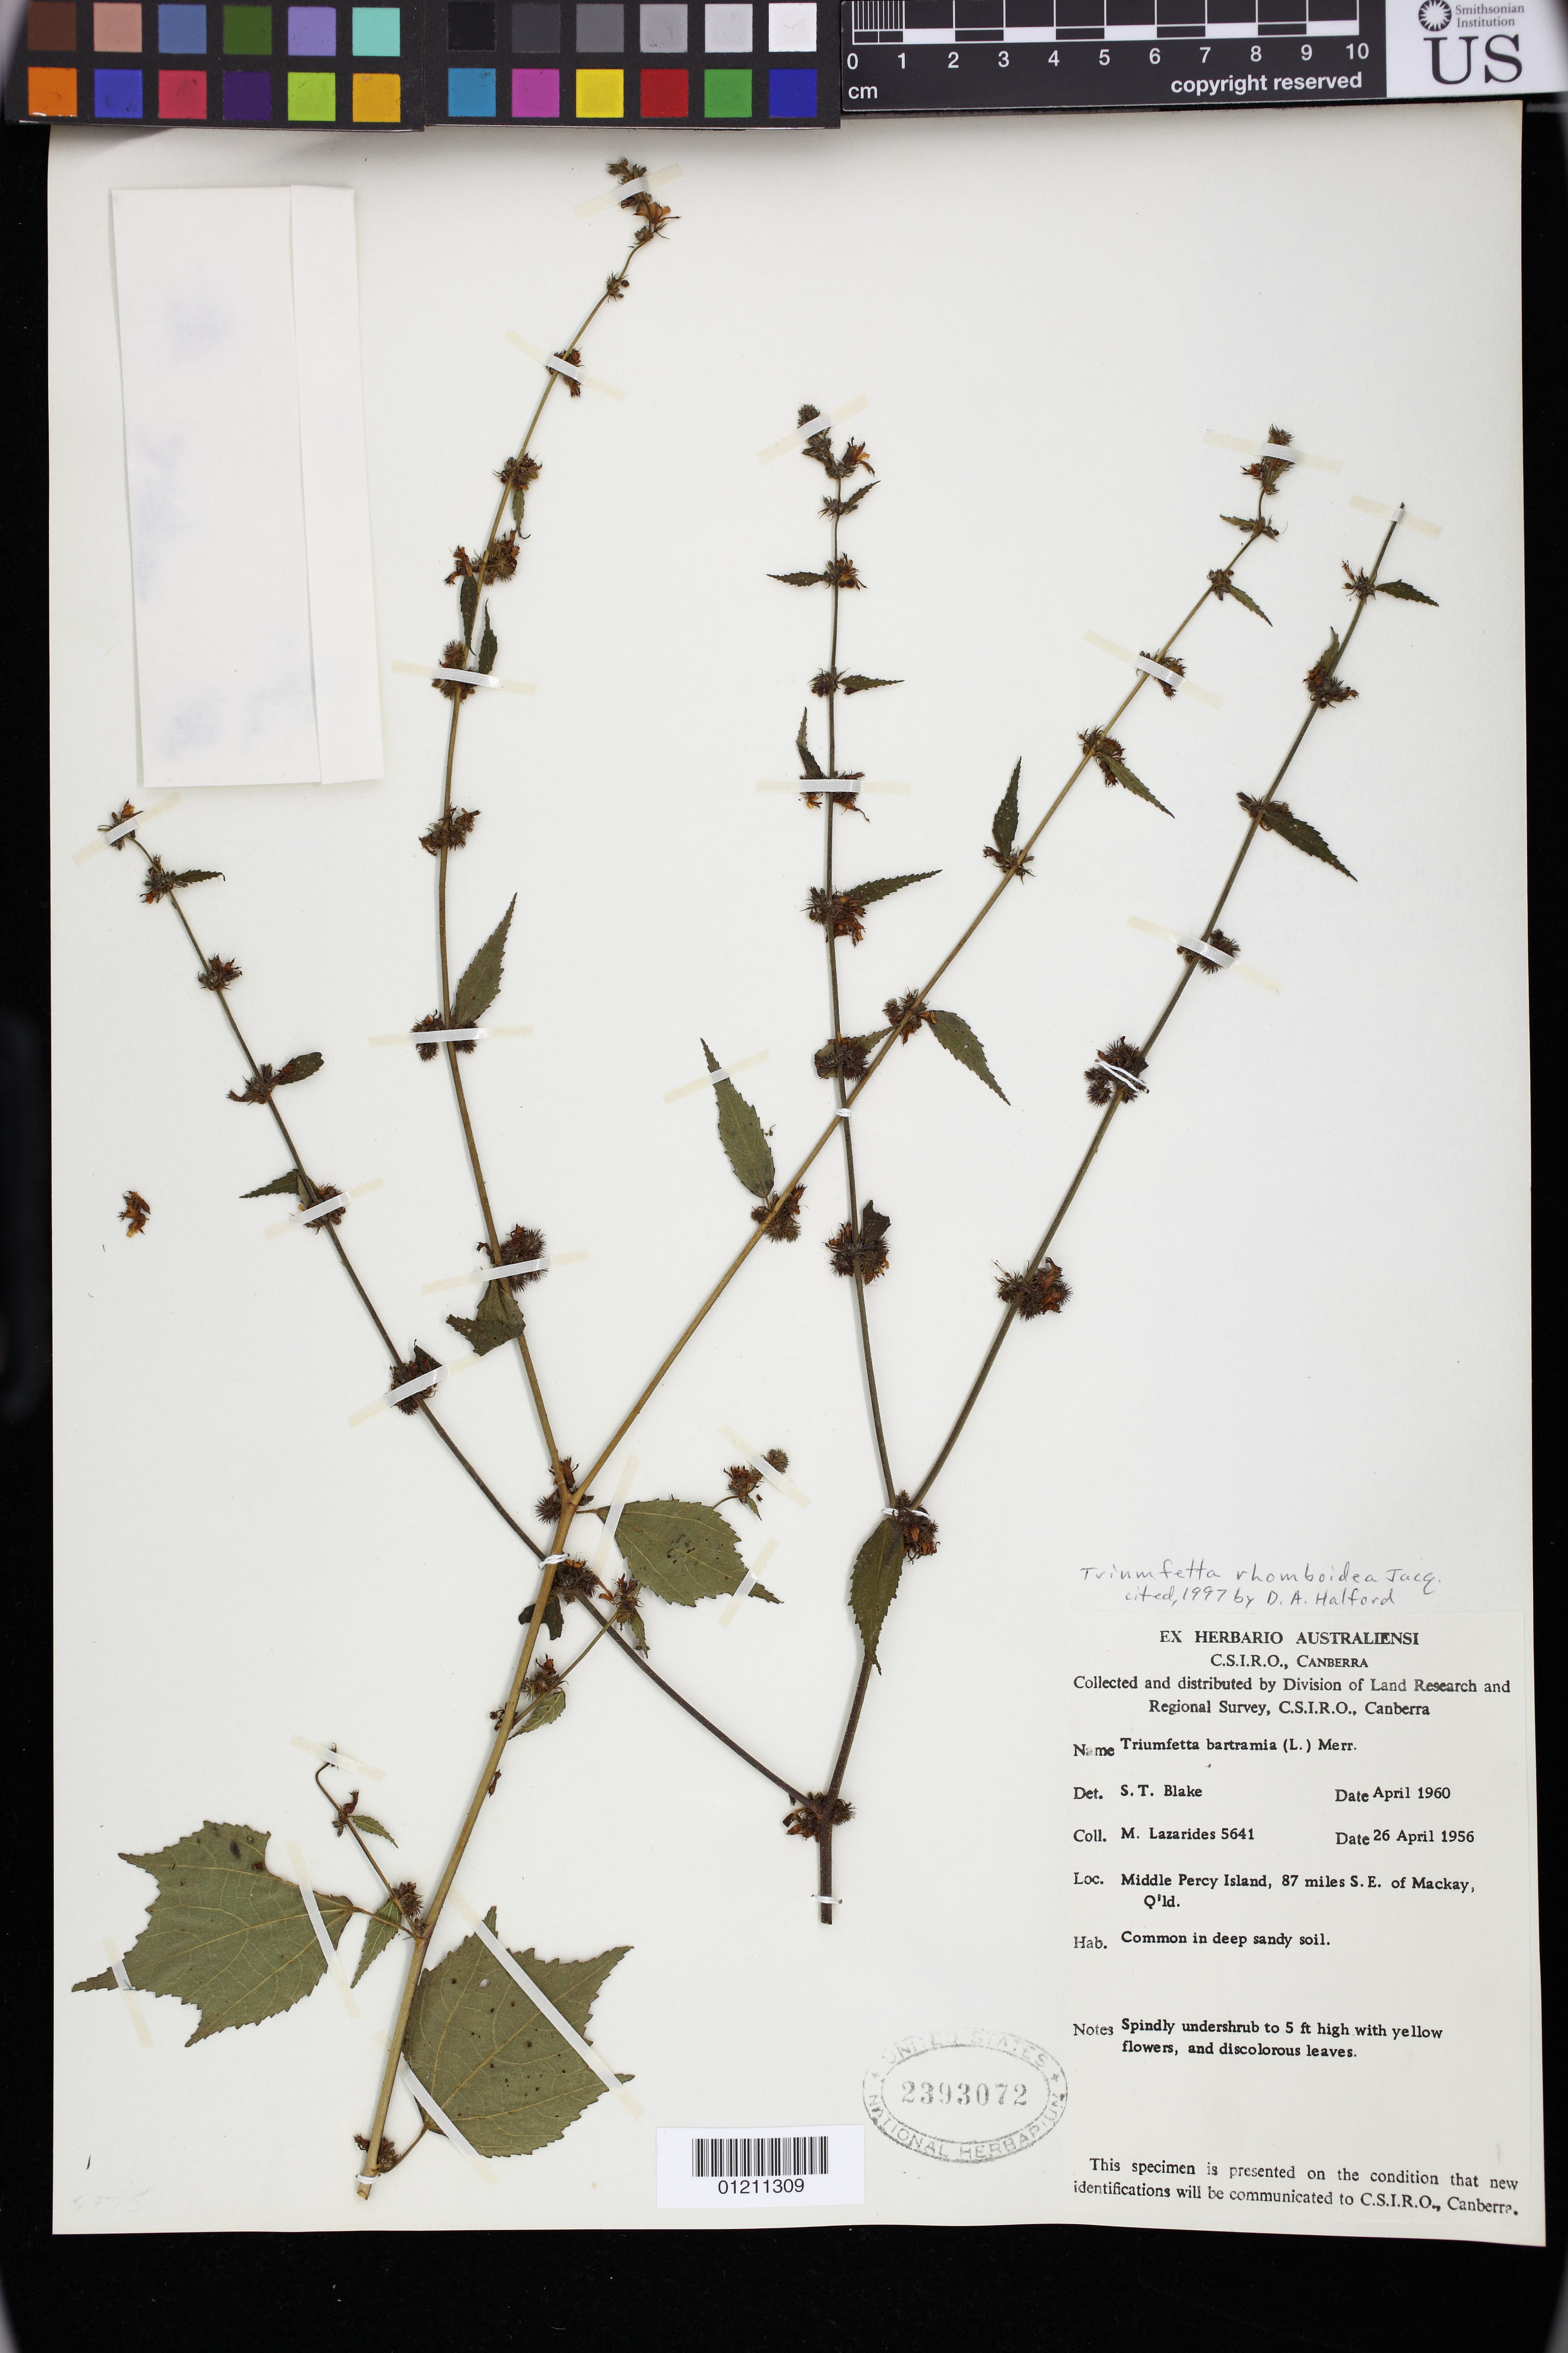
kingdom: Plantae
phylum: Tracheophyta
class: Magnoliopsida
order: Malvales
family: Malvaceae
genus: Triumfetta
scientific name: Triumfetta rhomboidea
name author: Jacq.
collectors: M. Lazarides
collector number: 5641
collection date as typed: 26 Apr 1956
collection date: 1956-04-26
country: Australia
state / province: Queensland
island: Middle Percy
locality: Middle Percy Island, 87 miles S.E. of Mackay, Q'ld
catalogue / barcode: US 2393072